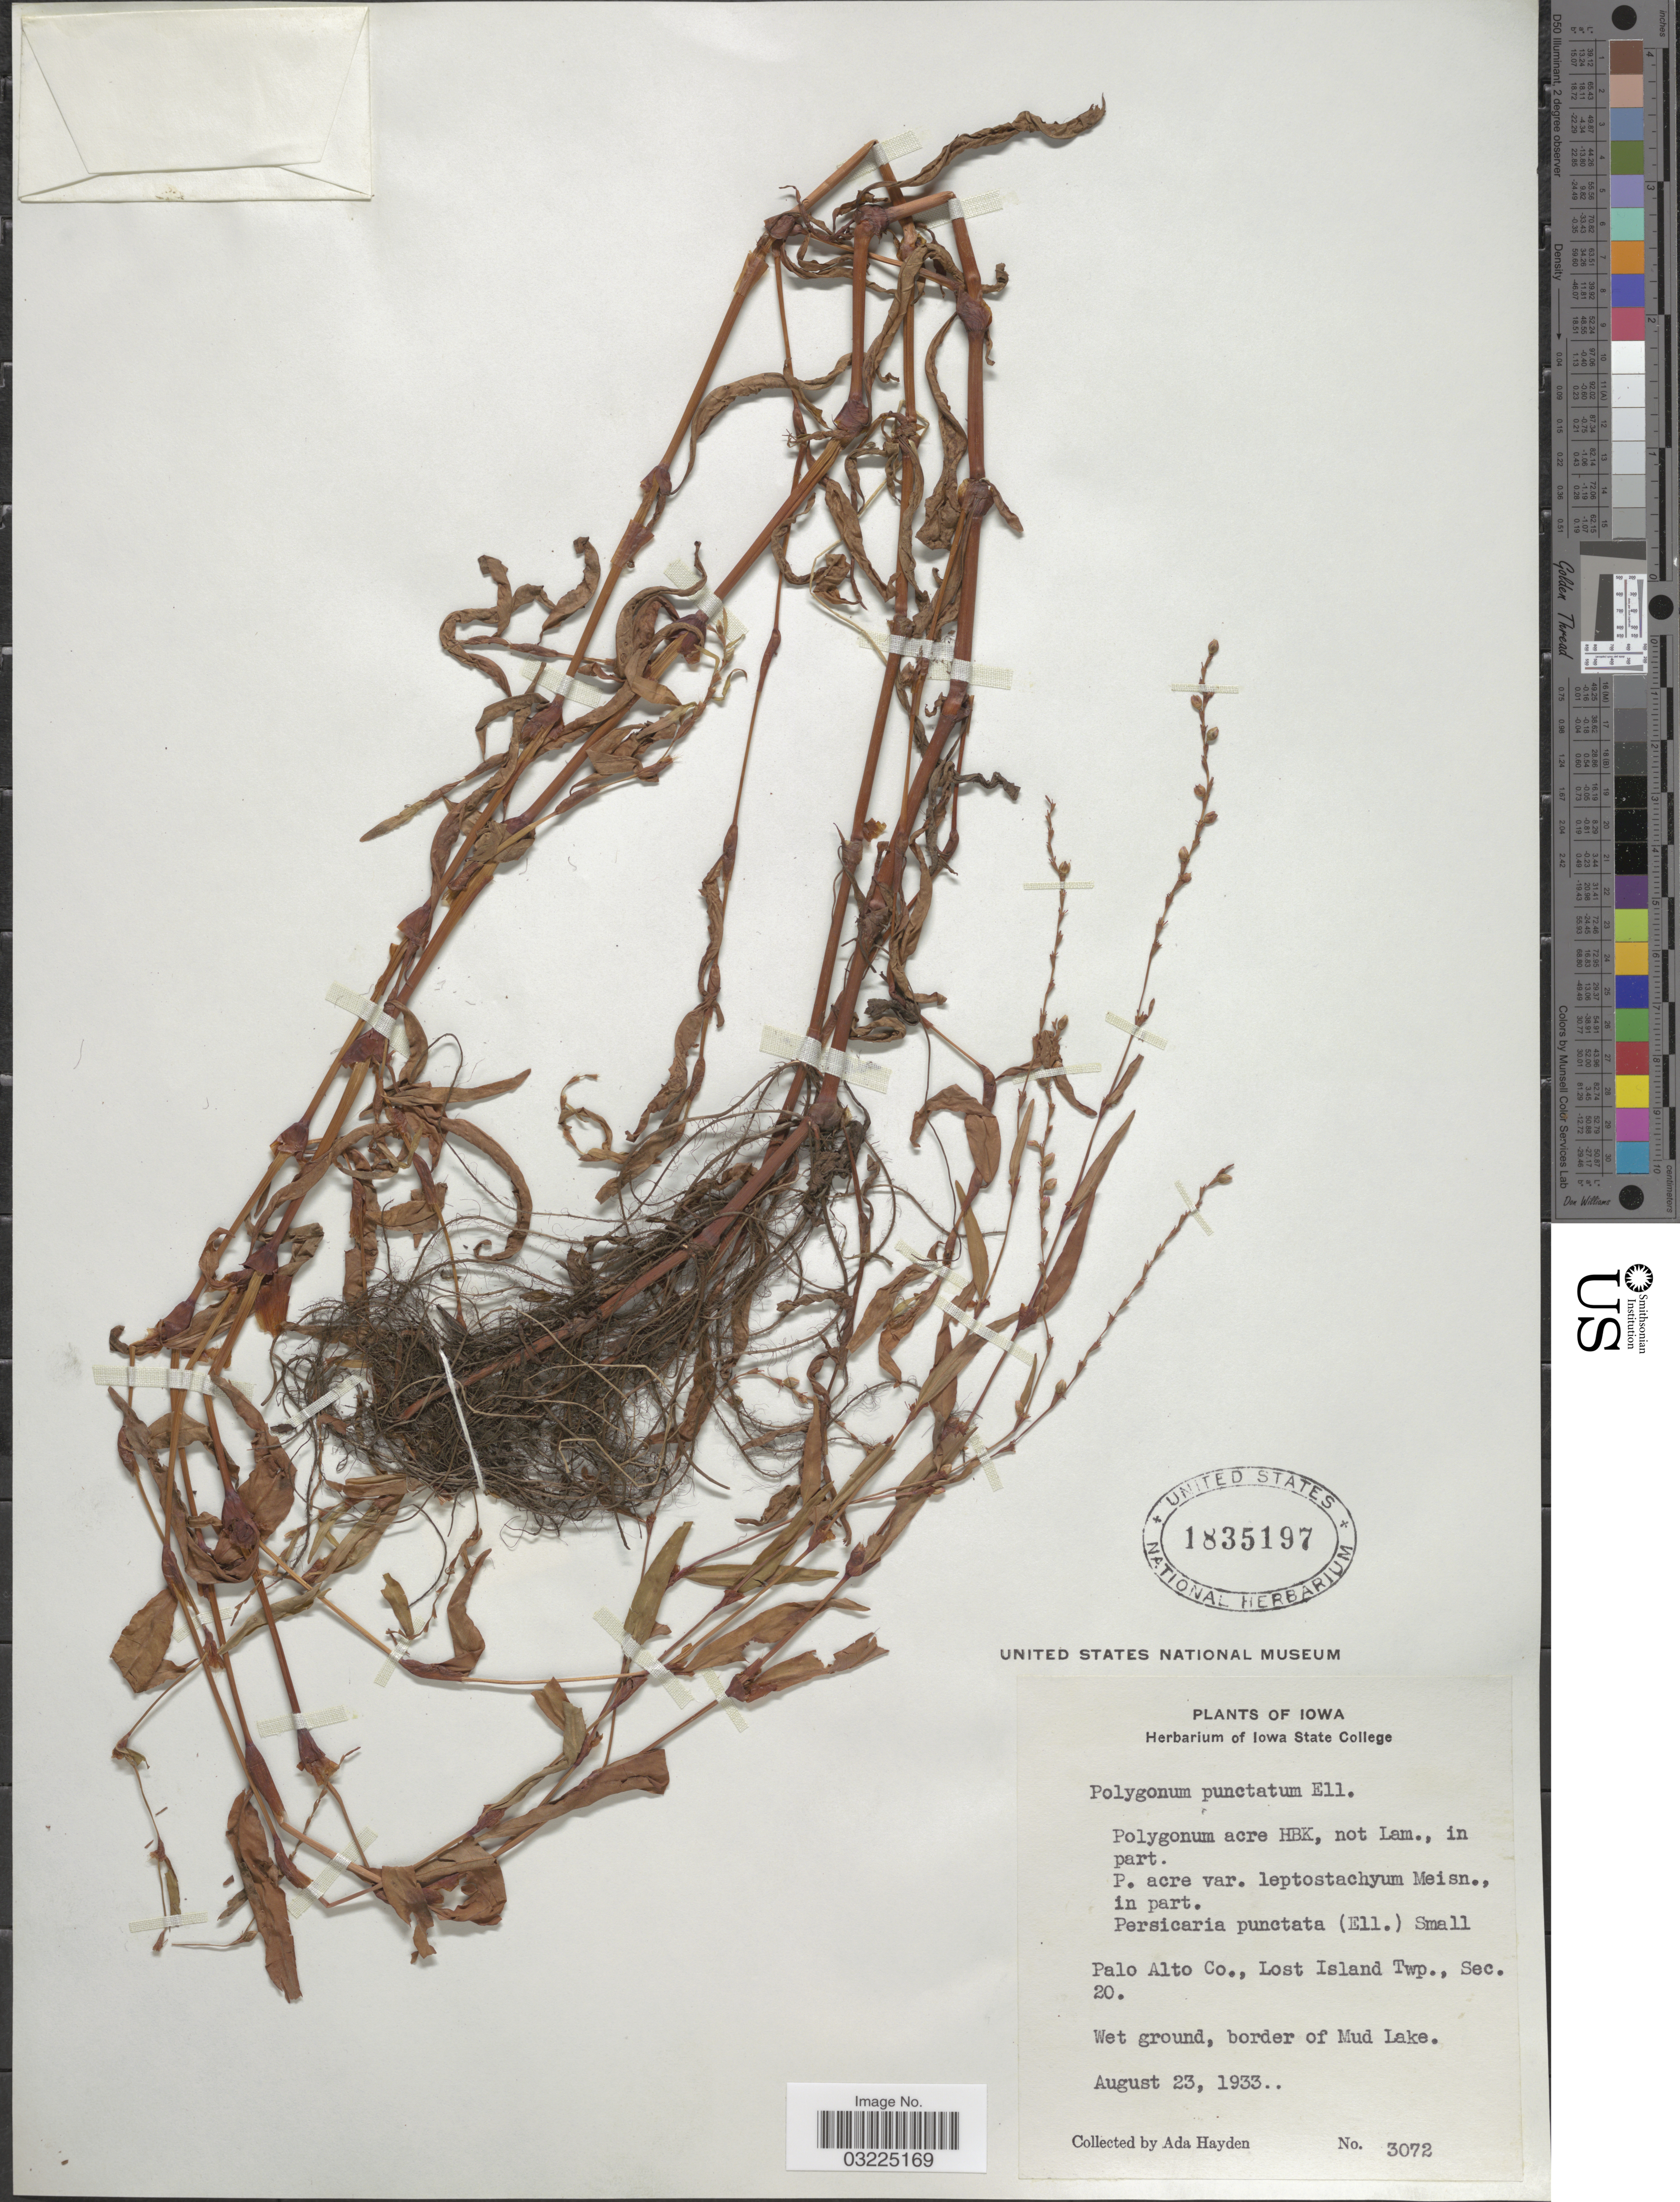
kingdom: Plantae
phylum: Tracheophyta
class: Magnoliopsida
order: Caryophyllales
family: Polygonaceae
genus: Persicaria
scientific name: Persicaria hydropiper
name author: (L.) Delarbre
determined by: Atha, D. E.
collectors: Ada Hayden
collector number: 3072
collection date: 1933-08-23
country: United States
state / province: Iowa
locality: Palo Alto Co., Lost Island Twp., Sec. 20, Wet ground, border of Mud Lake.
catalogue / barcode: US 1835197